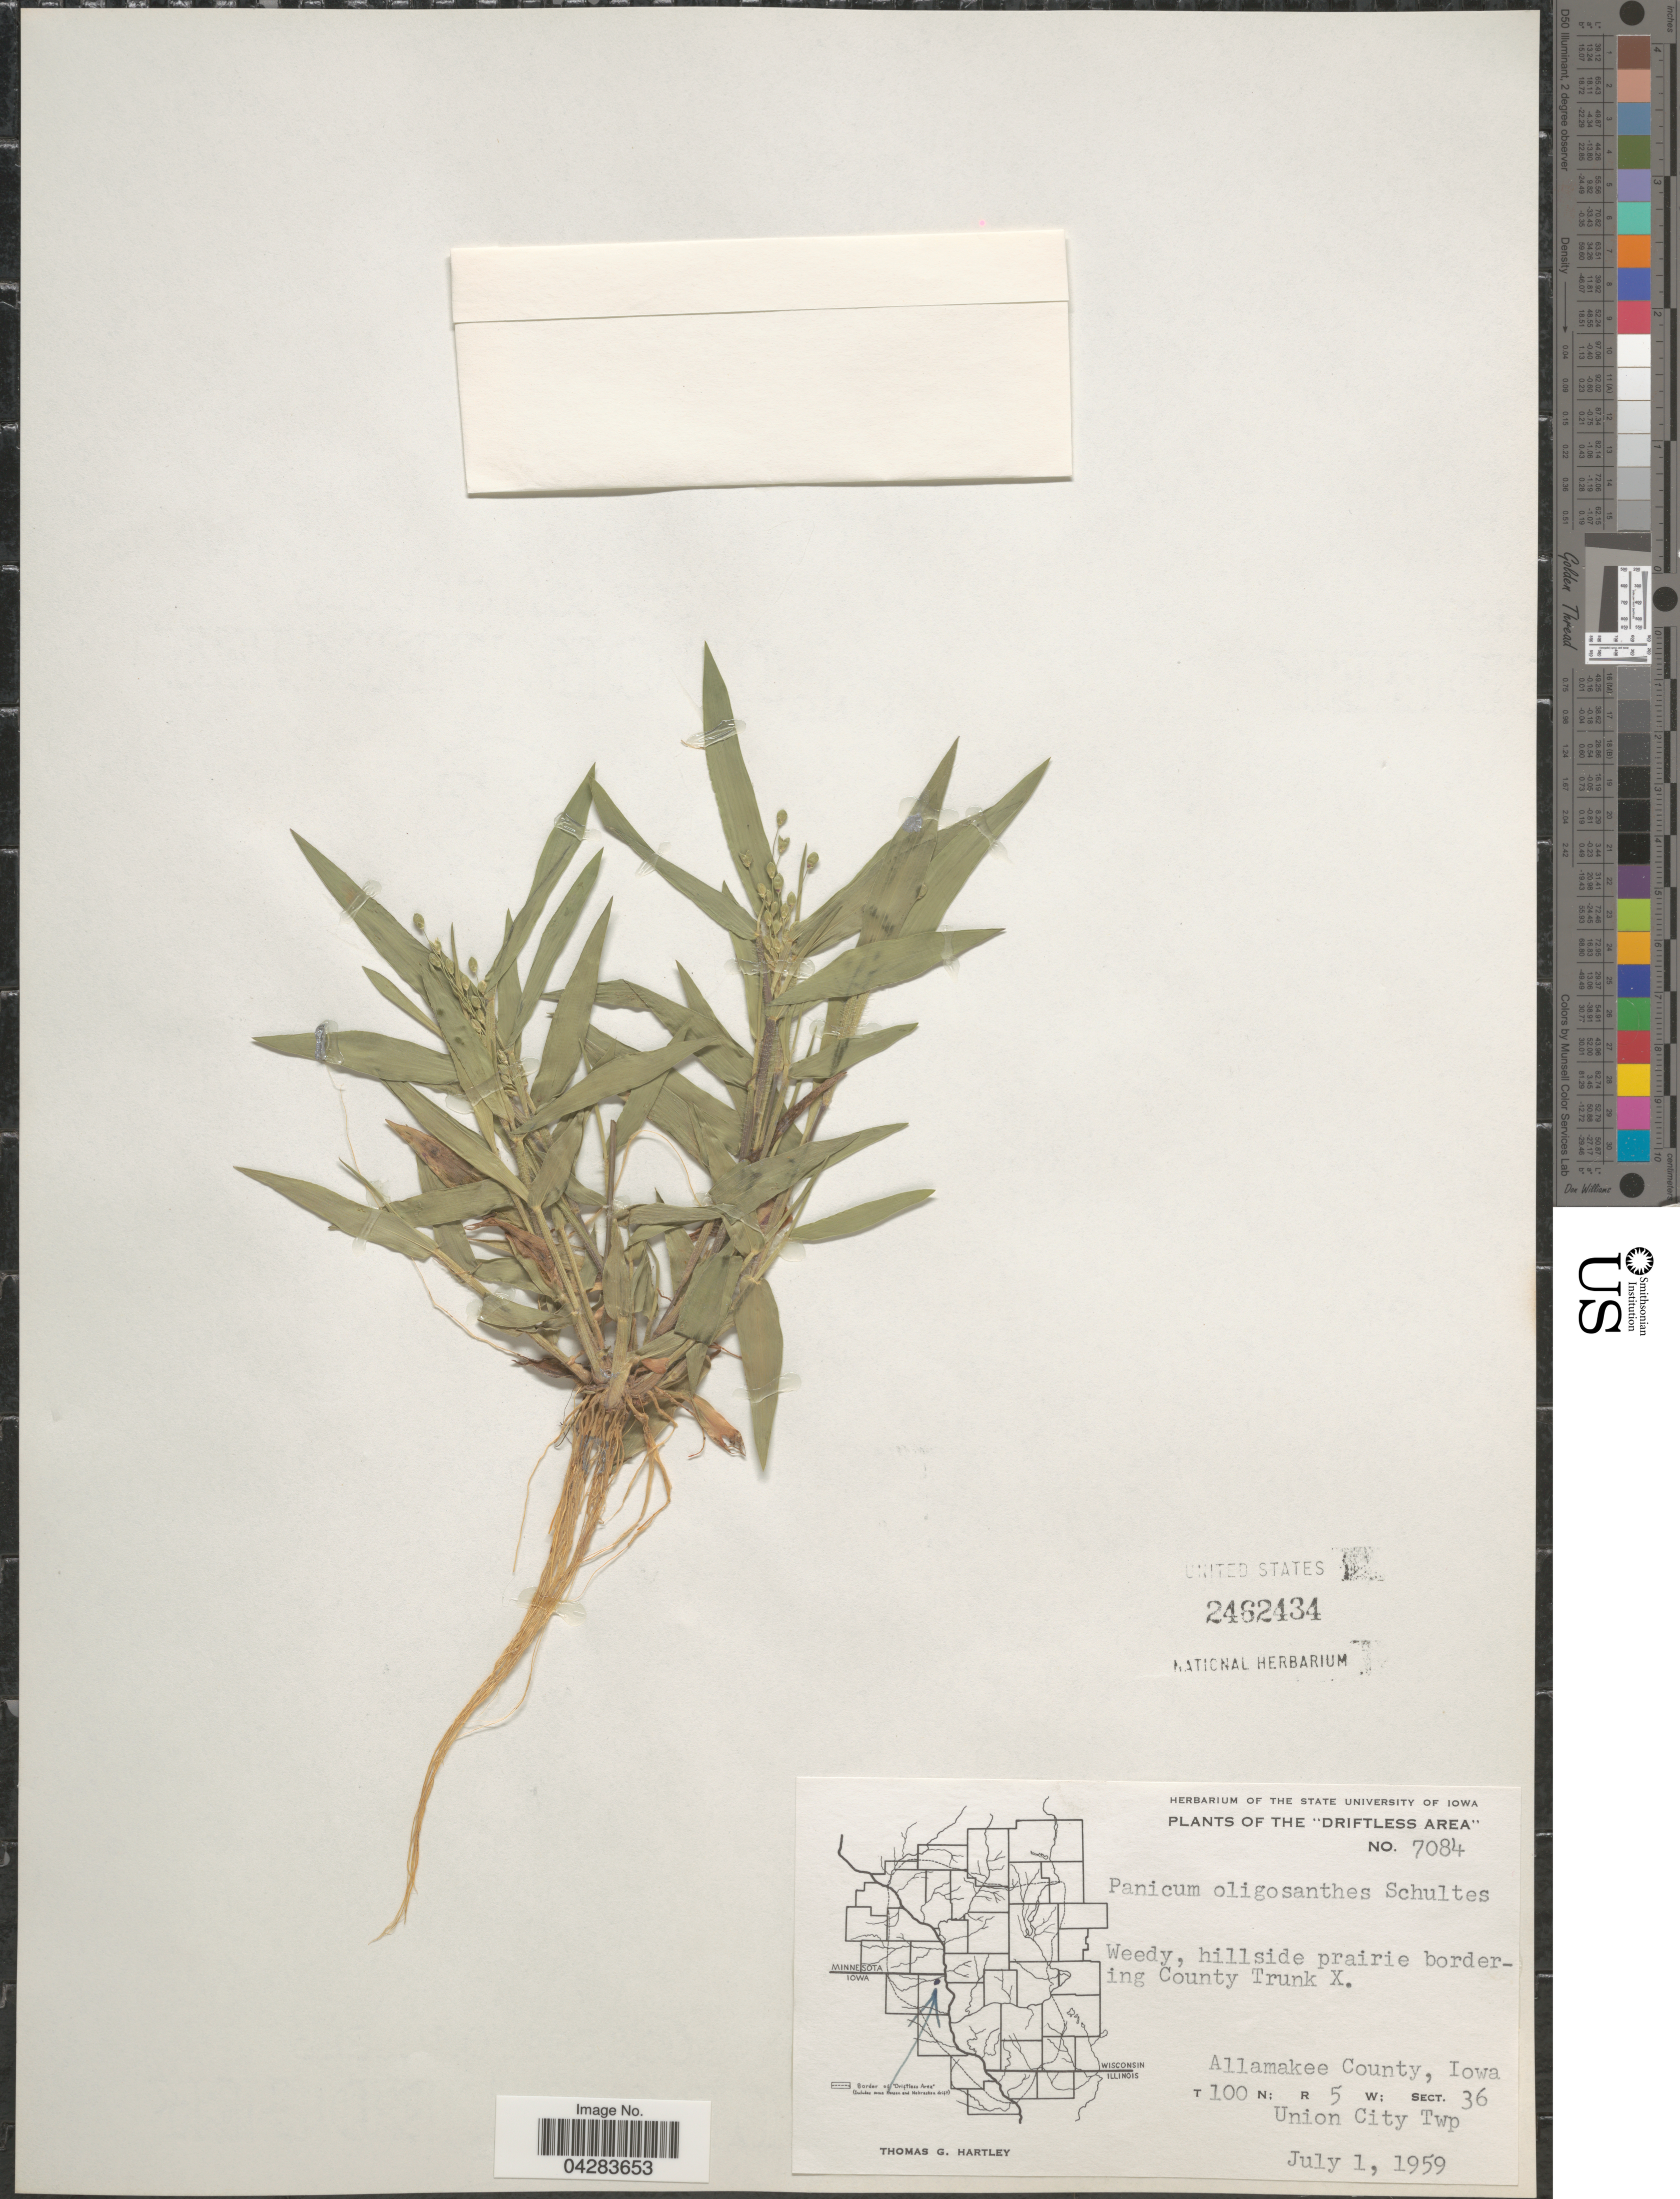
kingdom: Plantae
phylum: Tracheophyta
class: Liliopsida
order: Poales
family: Poaceae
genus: Dichanthelium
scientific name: Dichanthelium oligosanthes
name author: (Schult.) Gould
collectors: T. G. Hartley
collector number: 7084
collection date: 1959-07-01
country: United States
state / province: Iowa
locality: The "Driftless Area". Weedy, hillside prairie bordering County Trunk X. Allamakee County. T 100 N; R 5 W; Sect. 36. Union City Twp.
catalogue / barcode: US 2462434